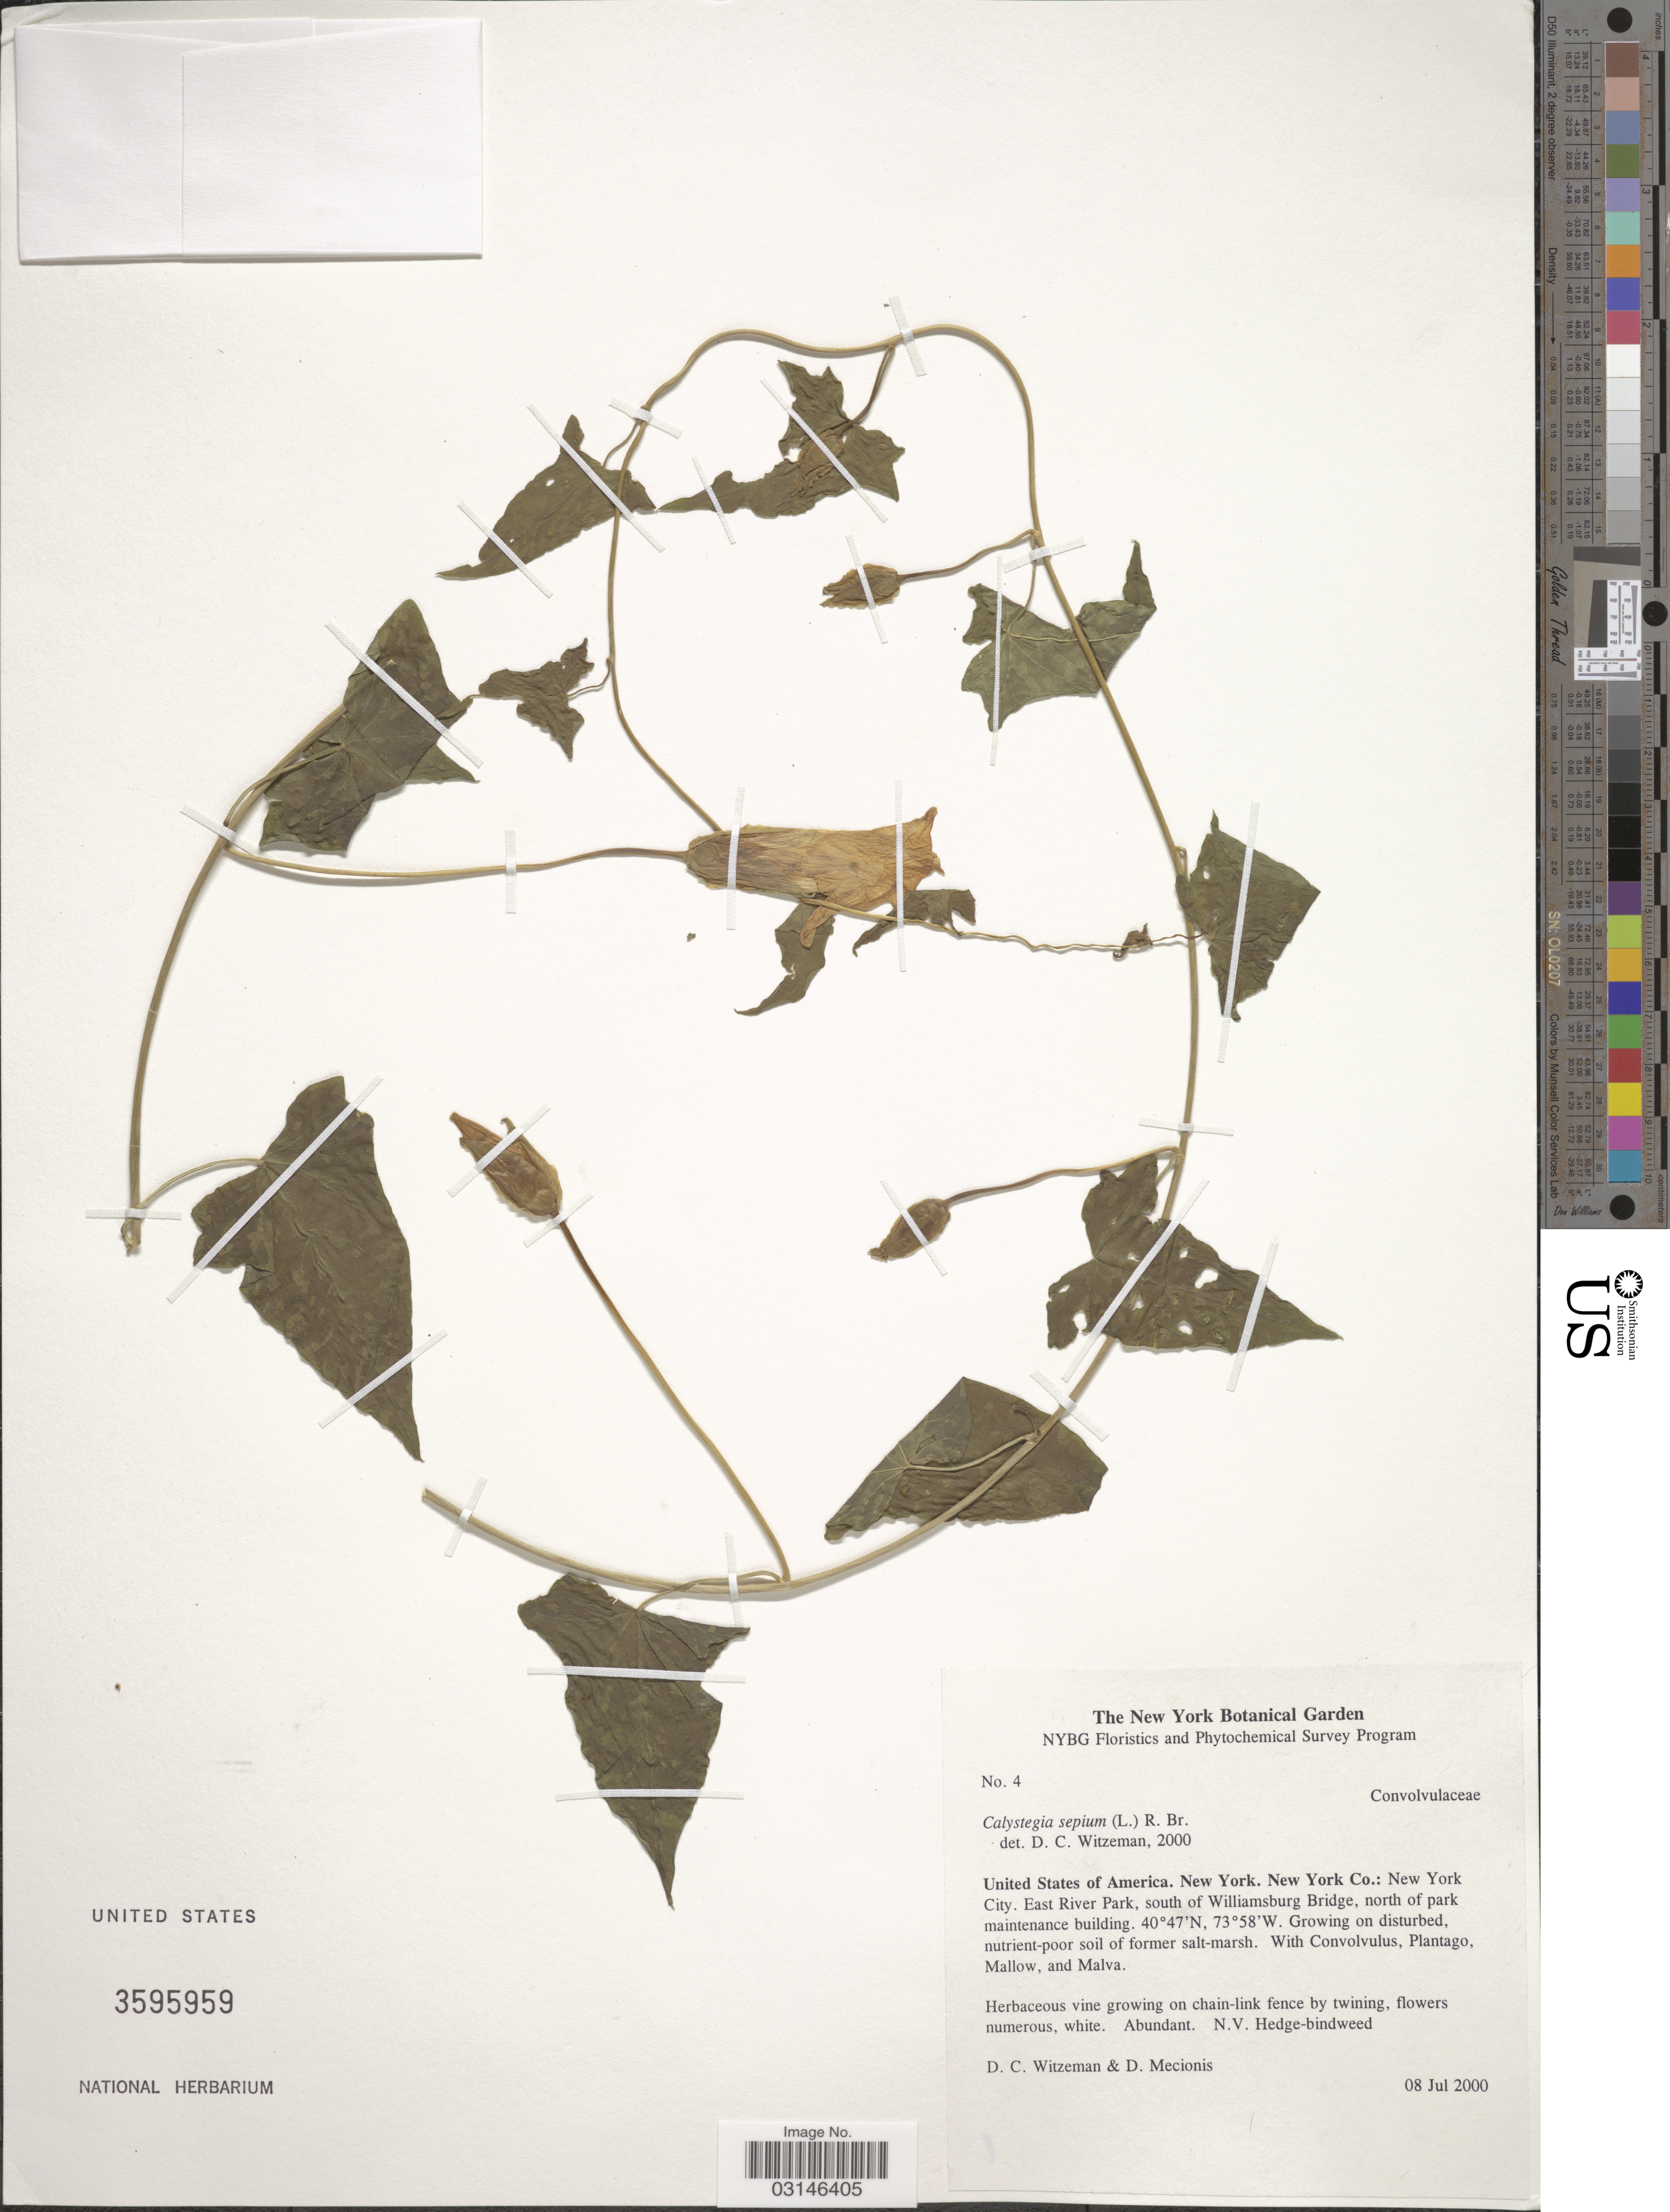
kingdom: Plantae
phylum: Tracheophyta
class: Magnoliopsida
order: Solanales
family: Convolvulaceae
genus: Calystegia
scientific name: Calystegia sepium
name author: (L.) R. Br.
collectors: D. Witzeman & D. Mecionis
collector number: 4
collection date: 2000-07-08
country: United States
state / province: New York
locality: New York Co.: New York City, East River Park, south of Williamsburg Bridge, north of park maintenance building.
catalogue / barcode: US 3595959